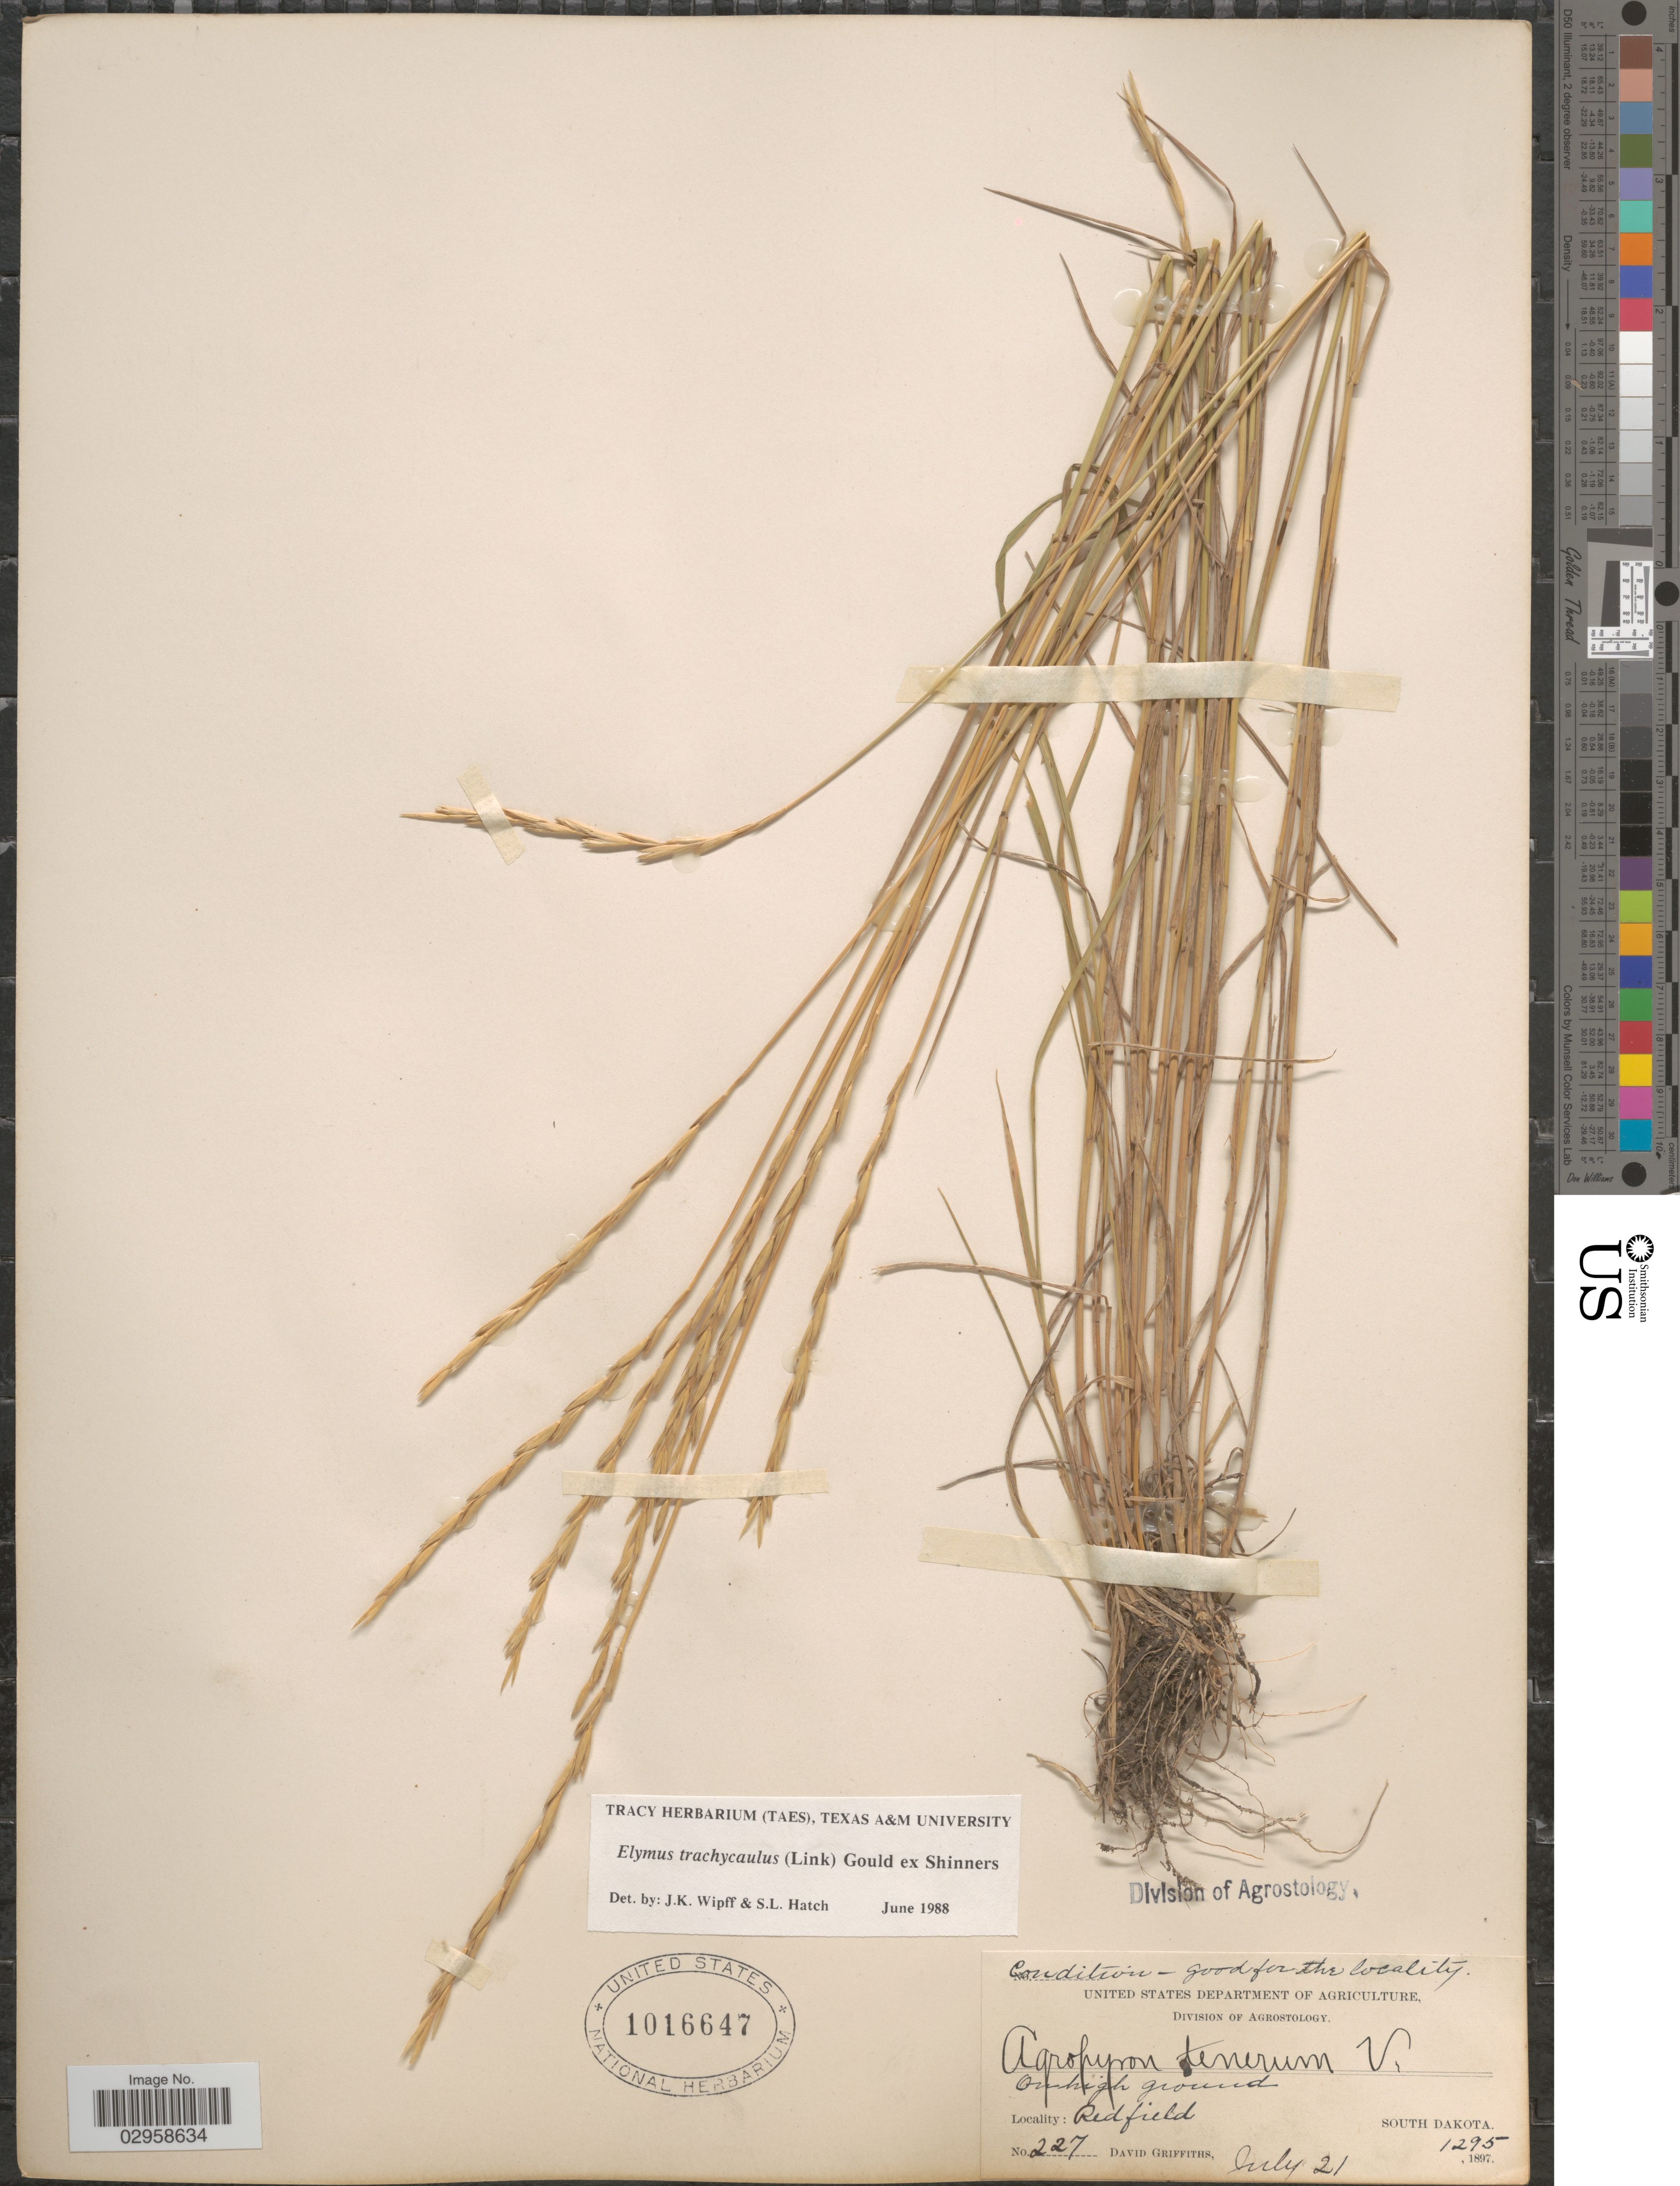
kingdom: Plantae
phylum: Tracheophyta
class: Liliopsida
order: Poales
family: Poaceae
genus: Elymus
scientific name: Elymus trachycaulus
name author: (Link) Gould ex Shinners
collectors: D. Griffiths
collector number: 227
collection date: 1897-07-21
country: United States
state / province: South Dakota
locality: Redfield.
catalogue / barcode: US 1016647